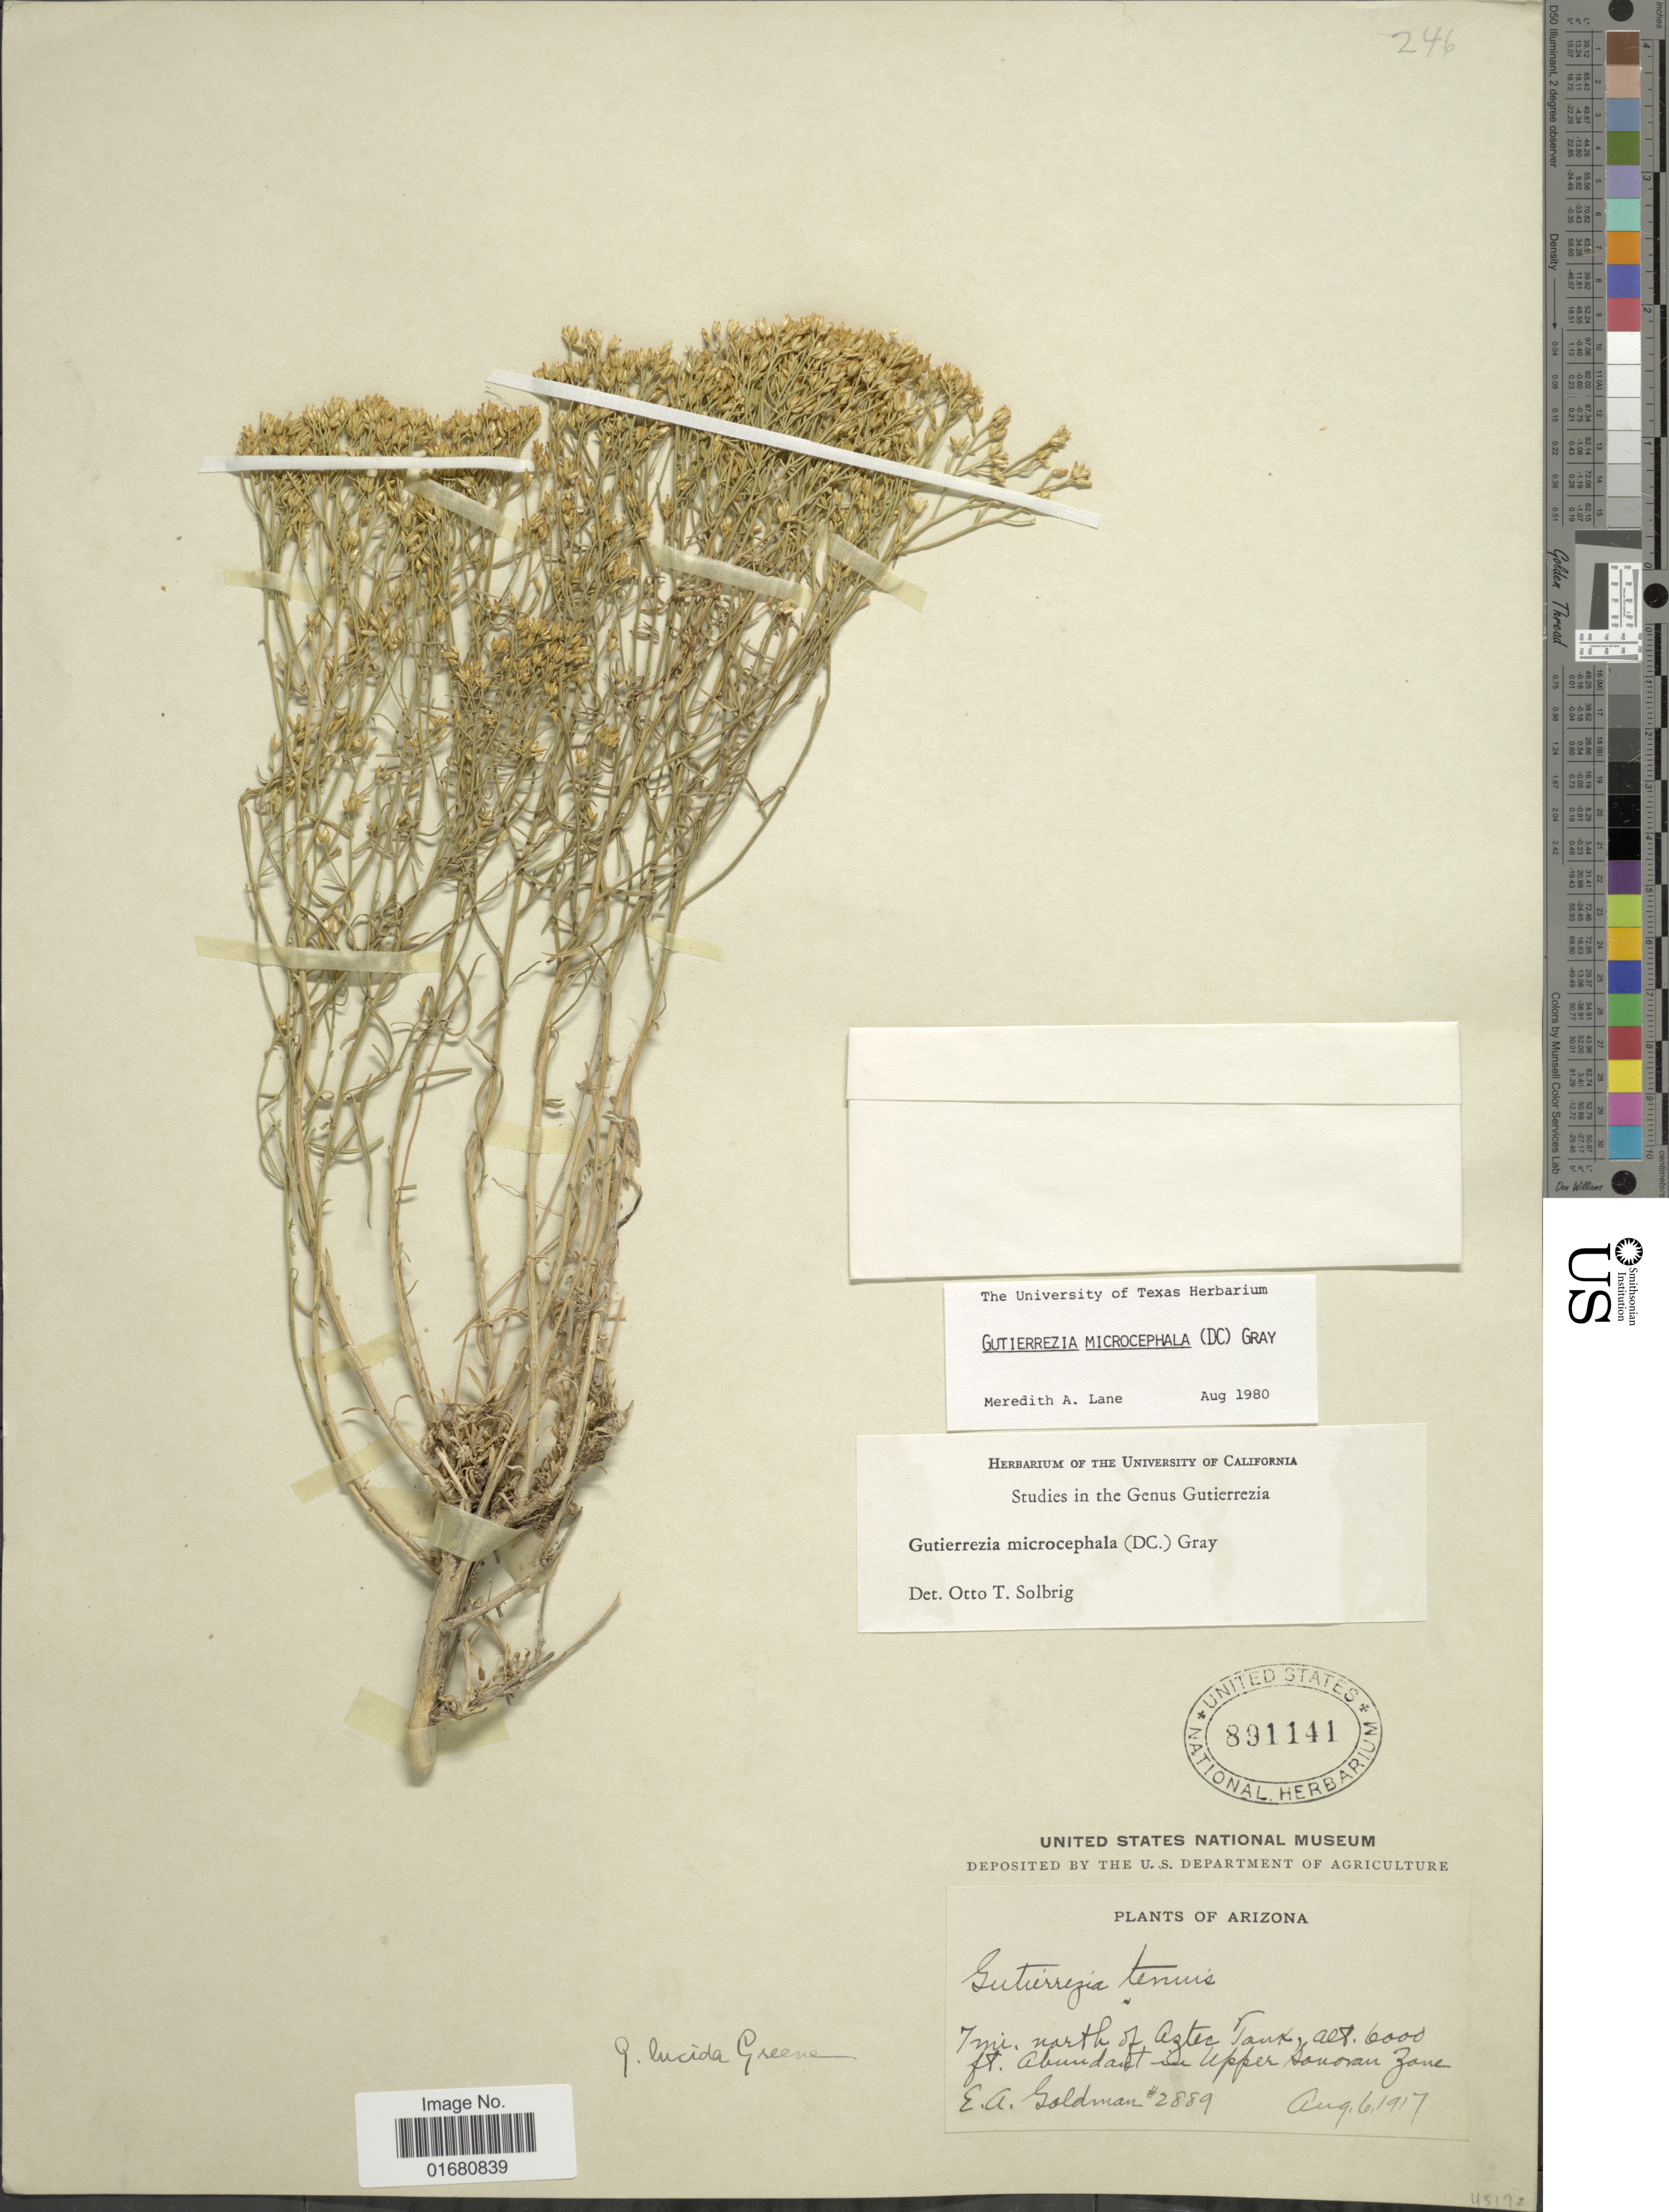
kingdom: Plantae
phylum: Tracheophyta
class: Magnoliopsida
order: Asterales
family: Asteraceae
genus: Gutierrezia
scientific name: Gutierrezia microcephala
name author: (DC.) A. Gray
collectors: E. A. Goldman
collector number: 2889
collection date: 1917-08-06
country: United States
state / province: Arizona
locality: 7 mi. north of Aster Tanx, abundant in Upper Sonoran Zane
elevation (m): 1829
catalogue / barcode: US 891141